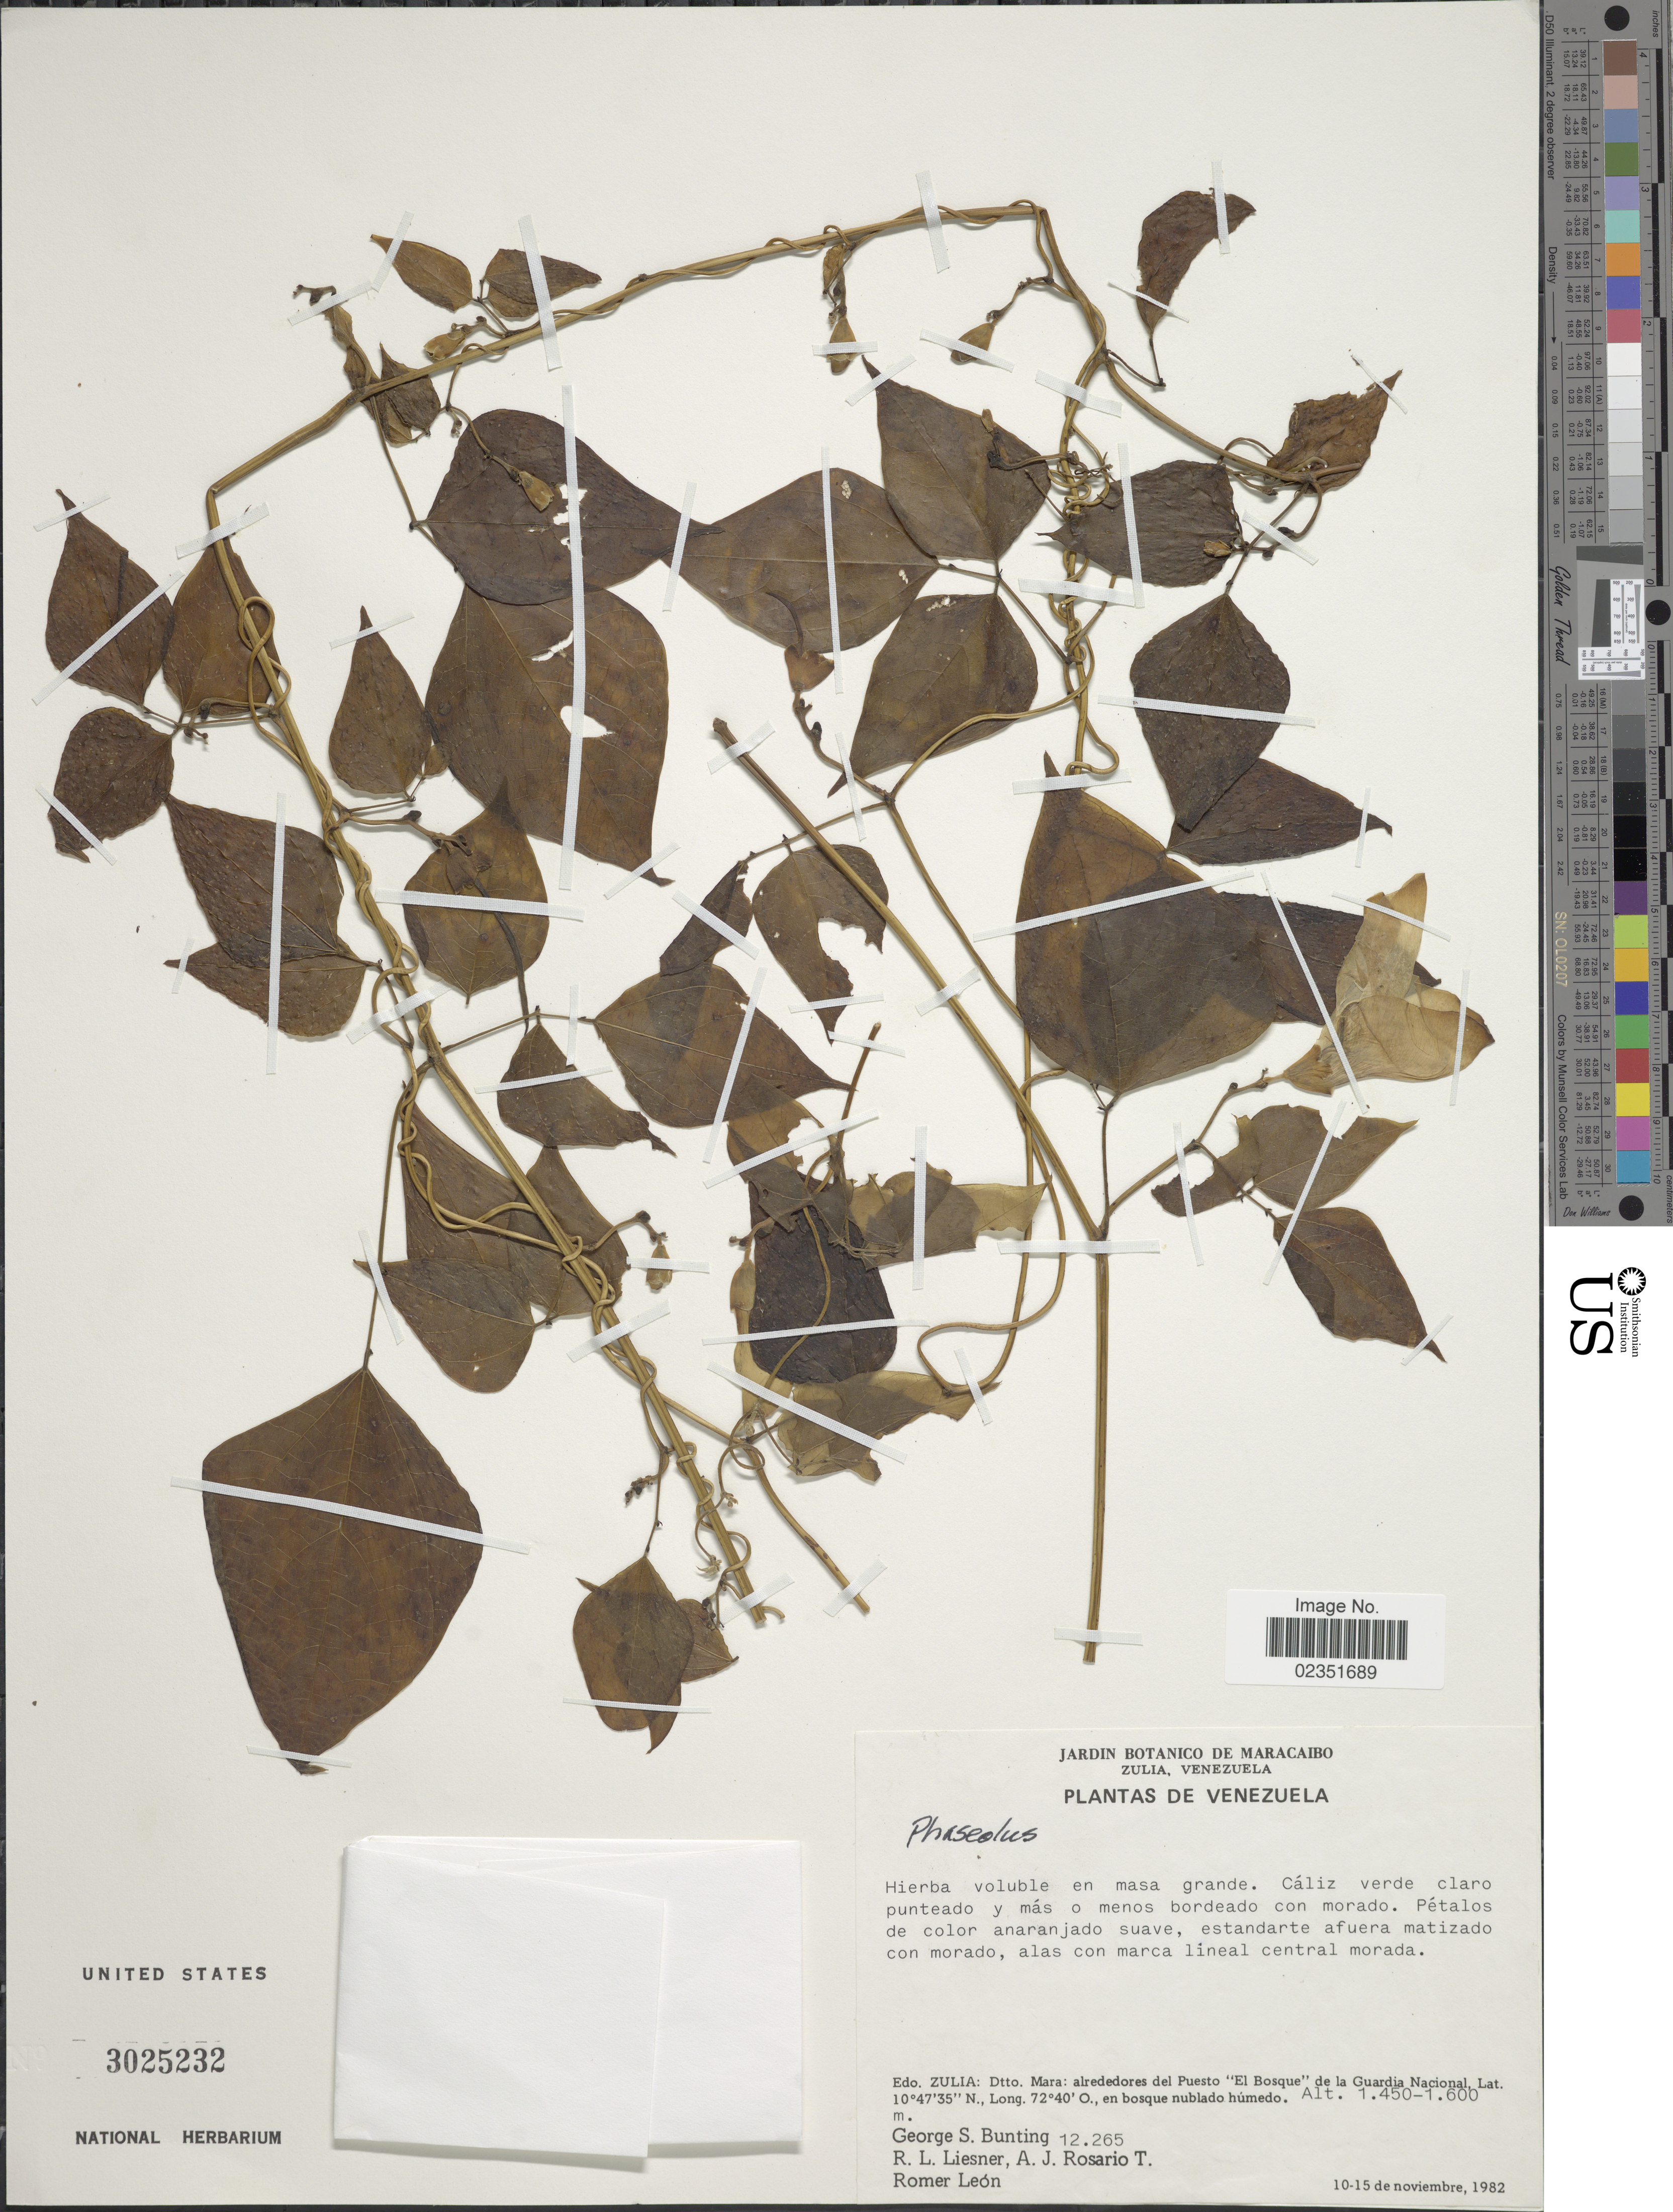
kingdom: Plantae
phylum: Tracheophyta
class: Magnoliopsida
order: Fabales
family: Fabaceae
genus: Phaseolus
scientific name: Phaseolus sp.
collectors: G. S. Bunting, R. L. Liesner, A. Rosario T. & R. A. León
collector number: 12265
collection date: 1982-11-10/1982-11-15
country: Venezuela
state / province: Zulia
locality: Dtto. Mara: alrededores del Puesto "El Bosque" de la Guardia Nacional en bosque nublado humedo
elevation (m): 1450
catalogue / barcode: US 3025232